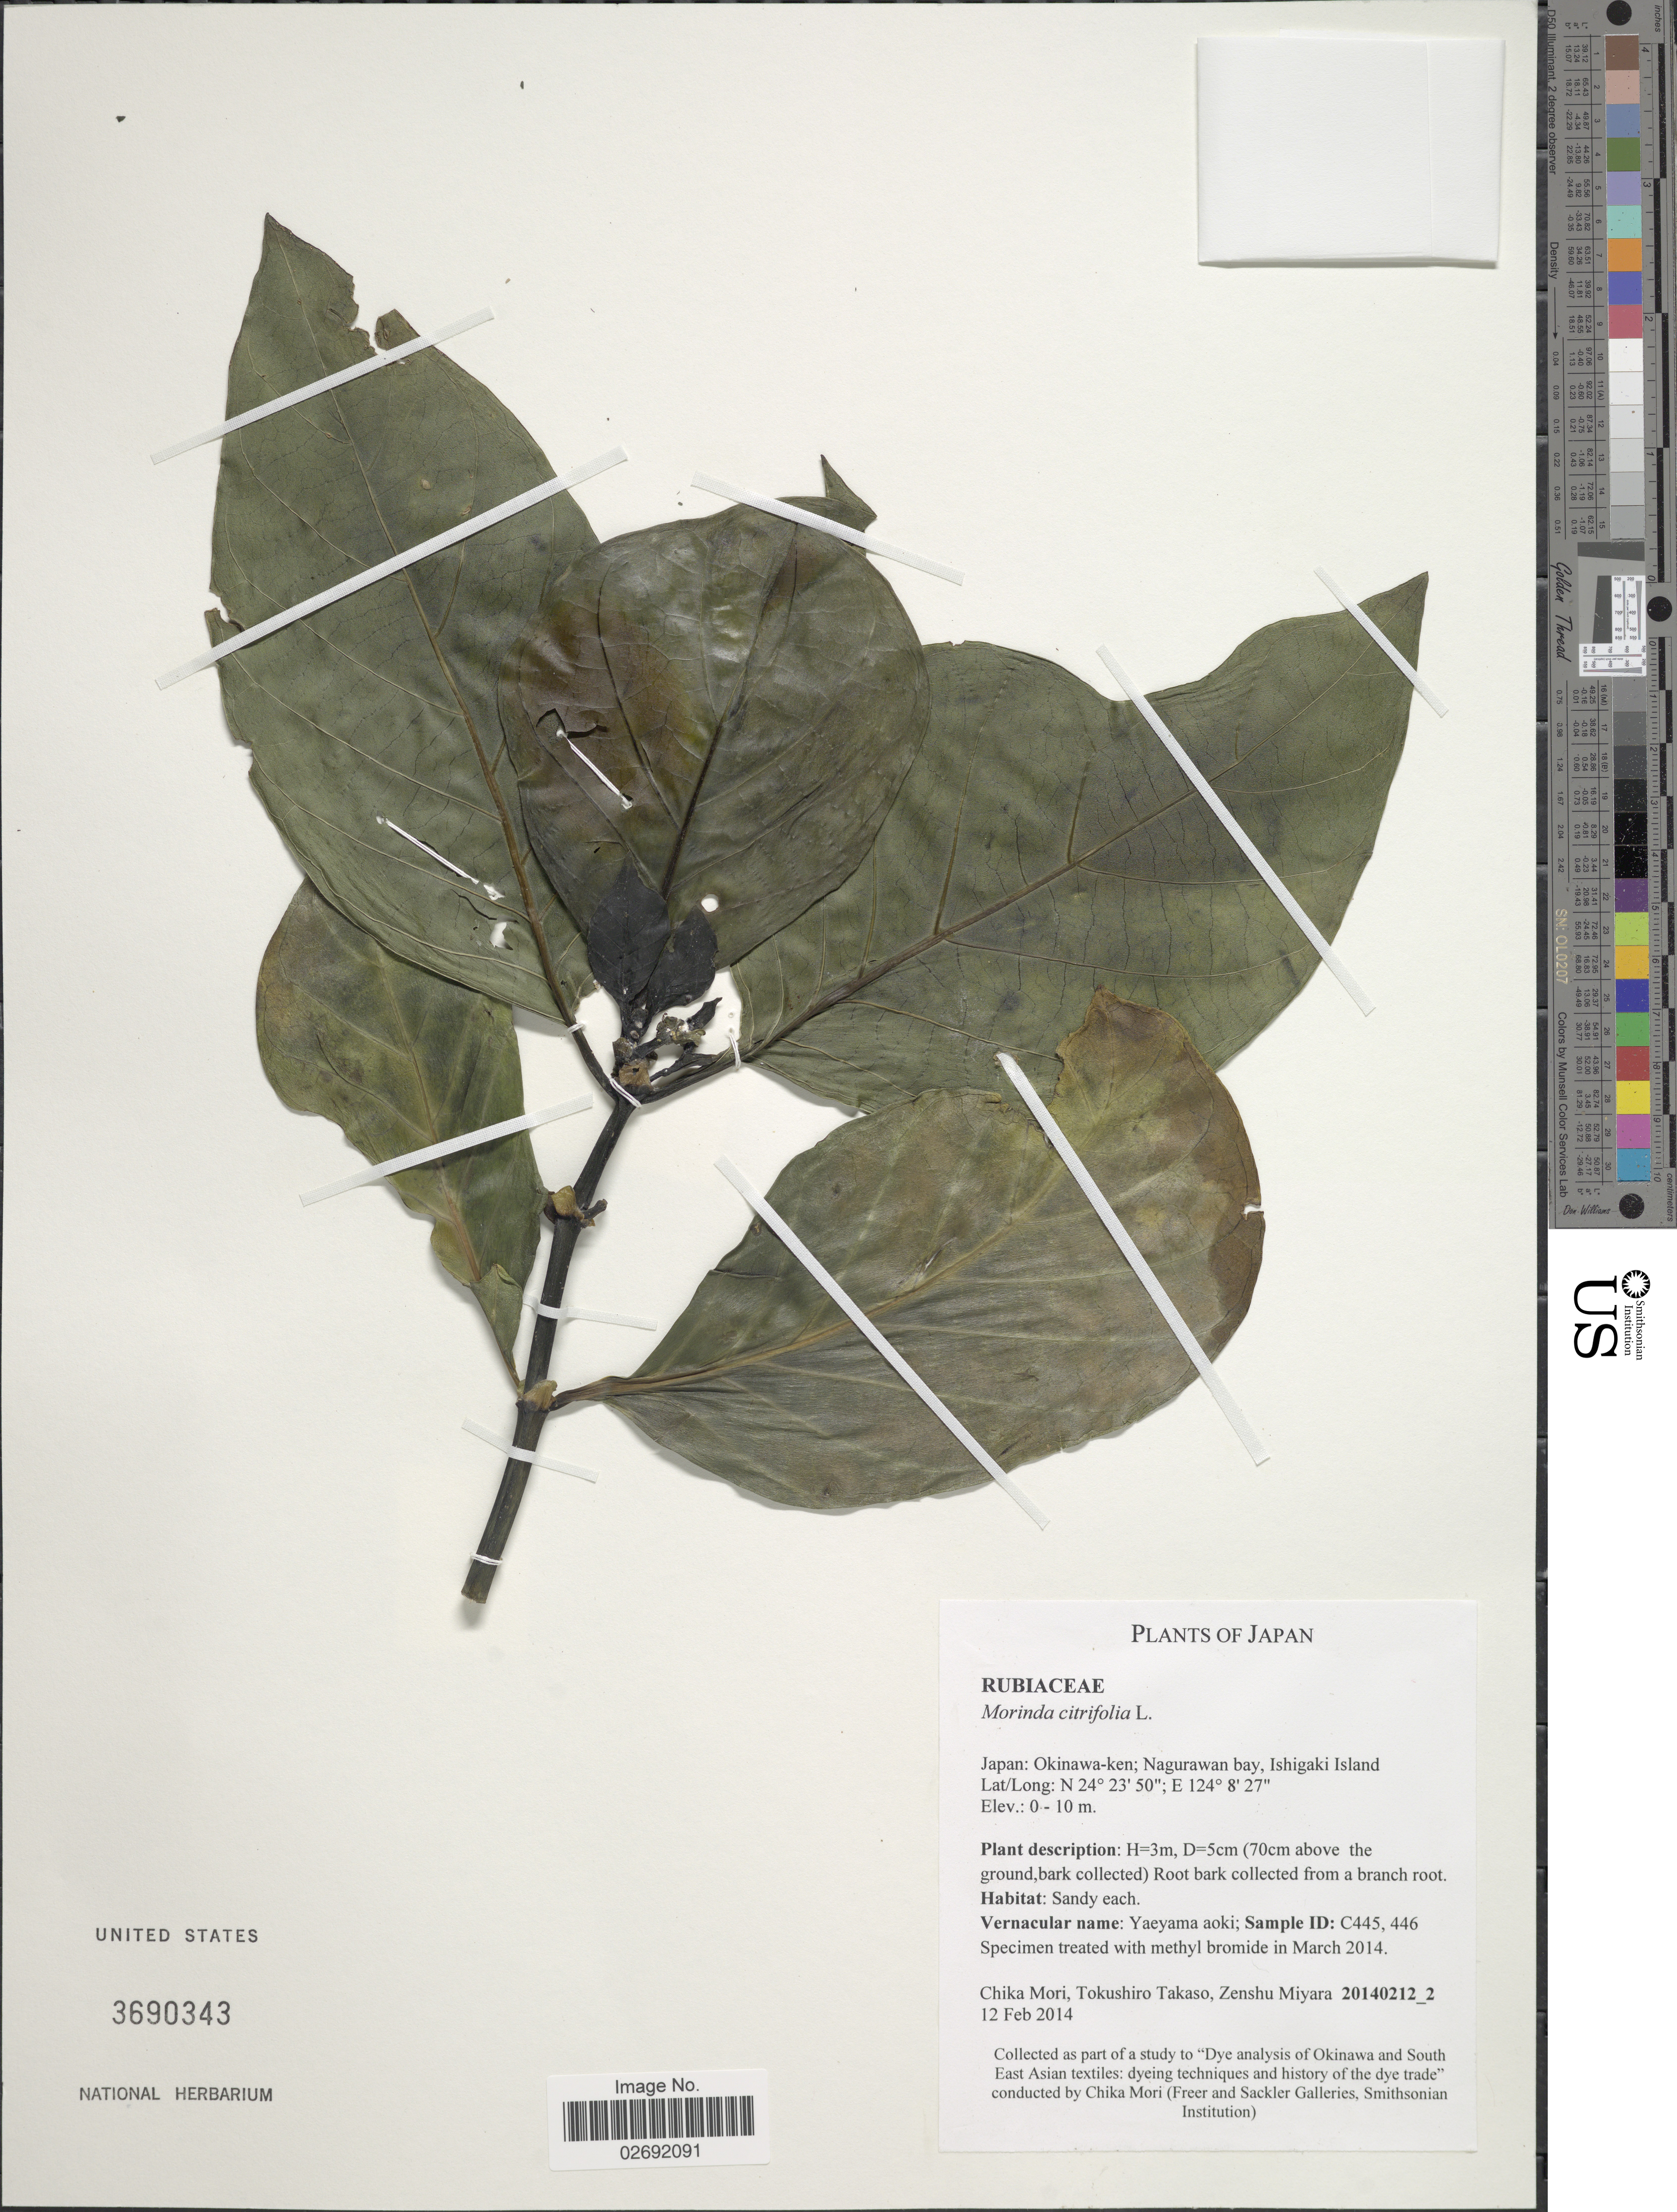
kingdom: Plantae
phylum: Tracheophyta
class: Magnoliopsida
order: Gentianales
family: Rubiaceae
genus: Morinda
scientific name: Morinda citrifolia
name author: L.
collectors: C. Mori, T. Takaso & Z. Miyara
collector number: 20140212_2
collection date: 2014-02-12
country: Japan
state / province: Okinawa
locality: Okinawa-ken; Nagurawan bay, Ishigaki Island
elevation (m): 0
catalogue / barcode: US 3690343